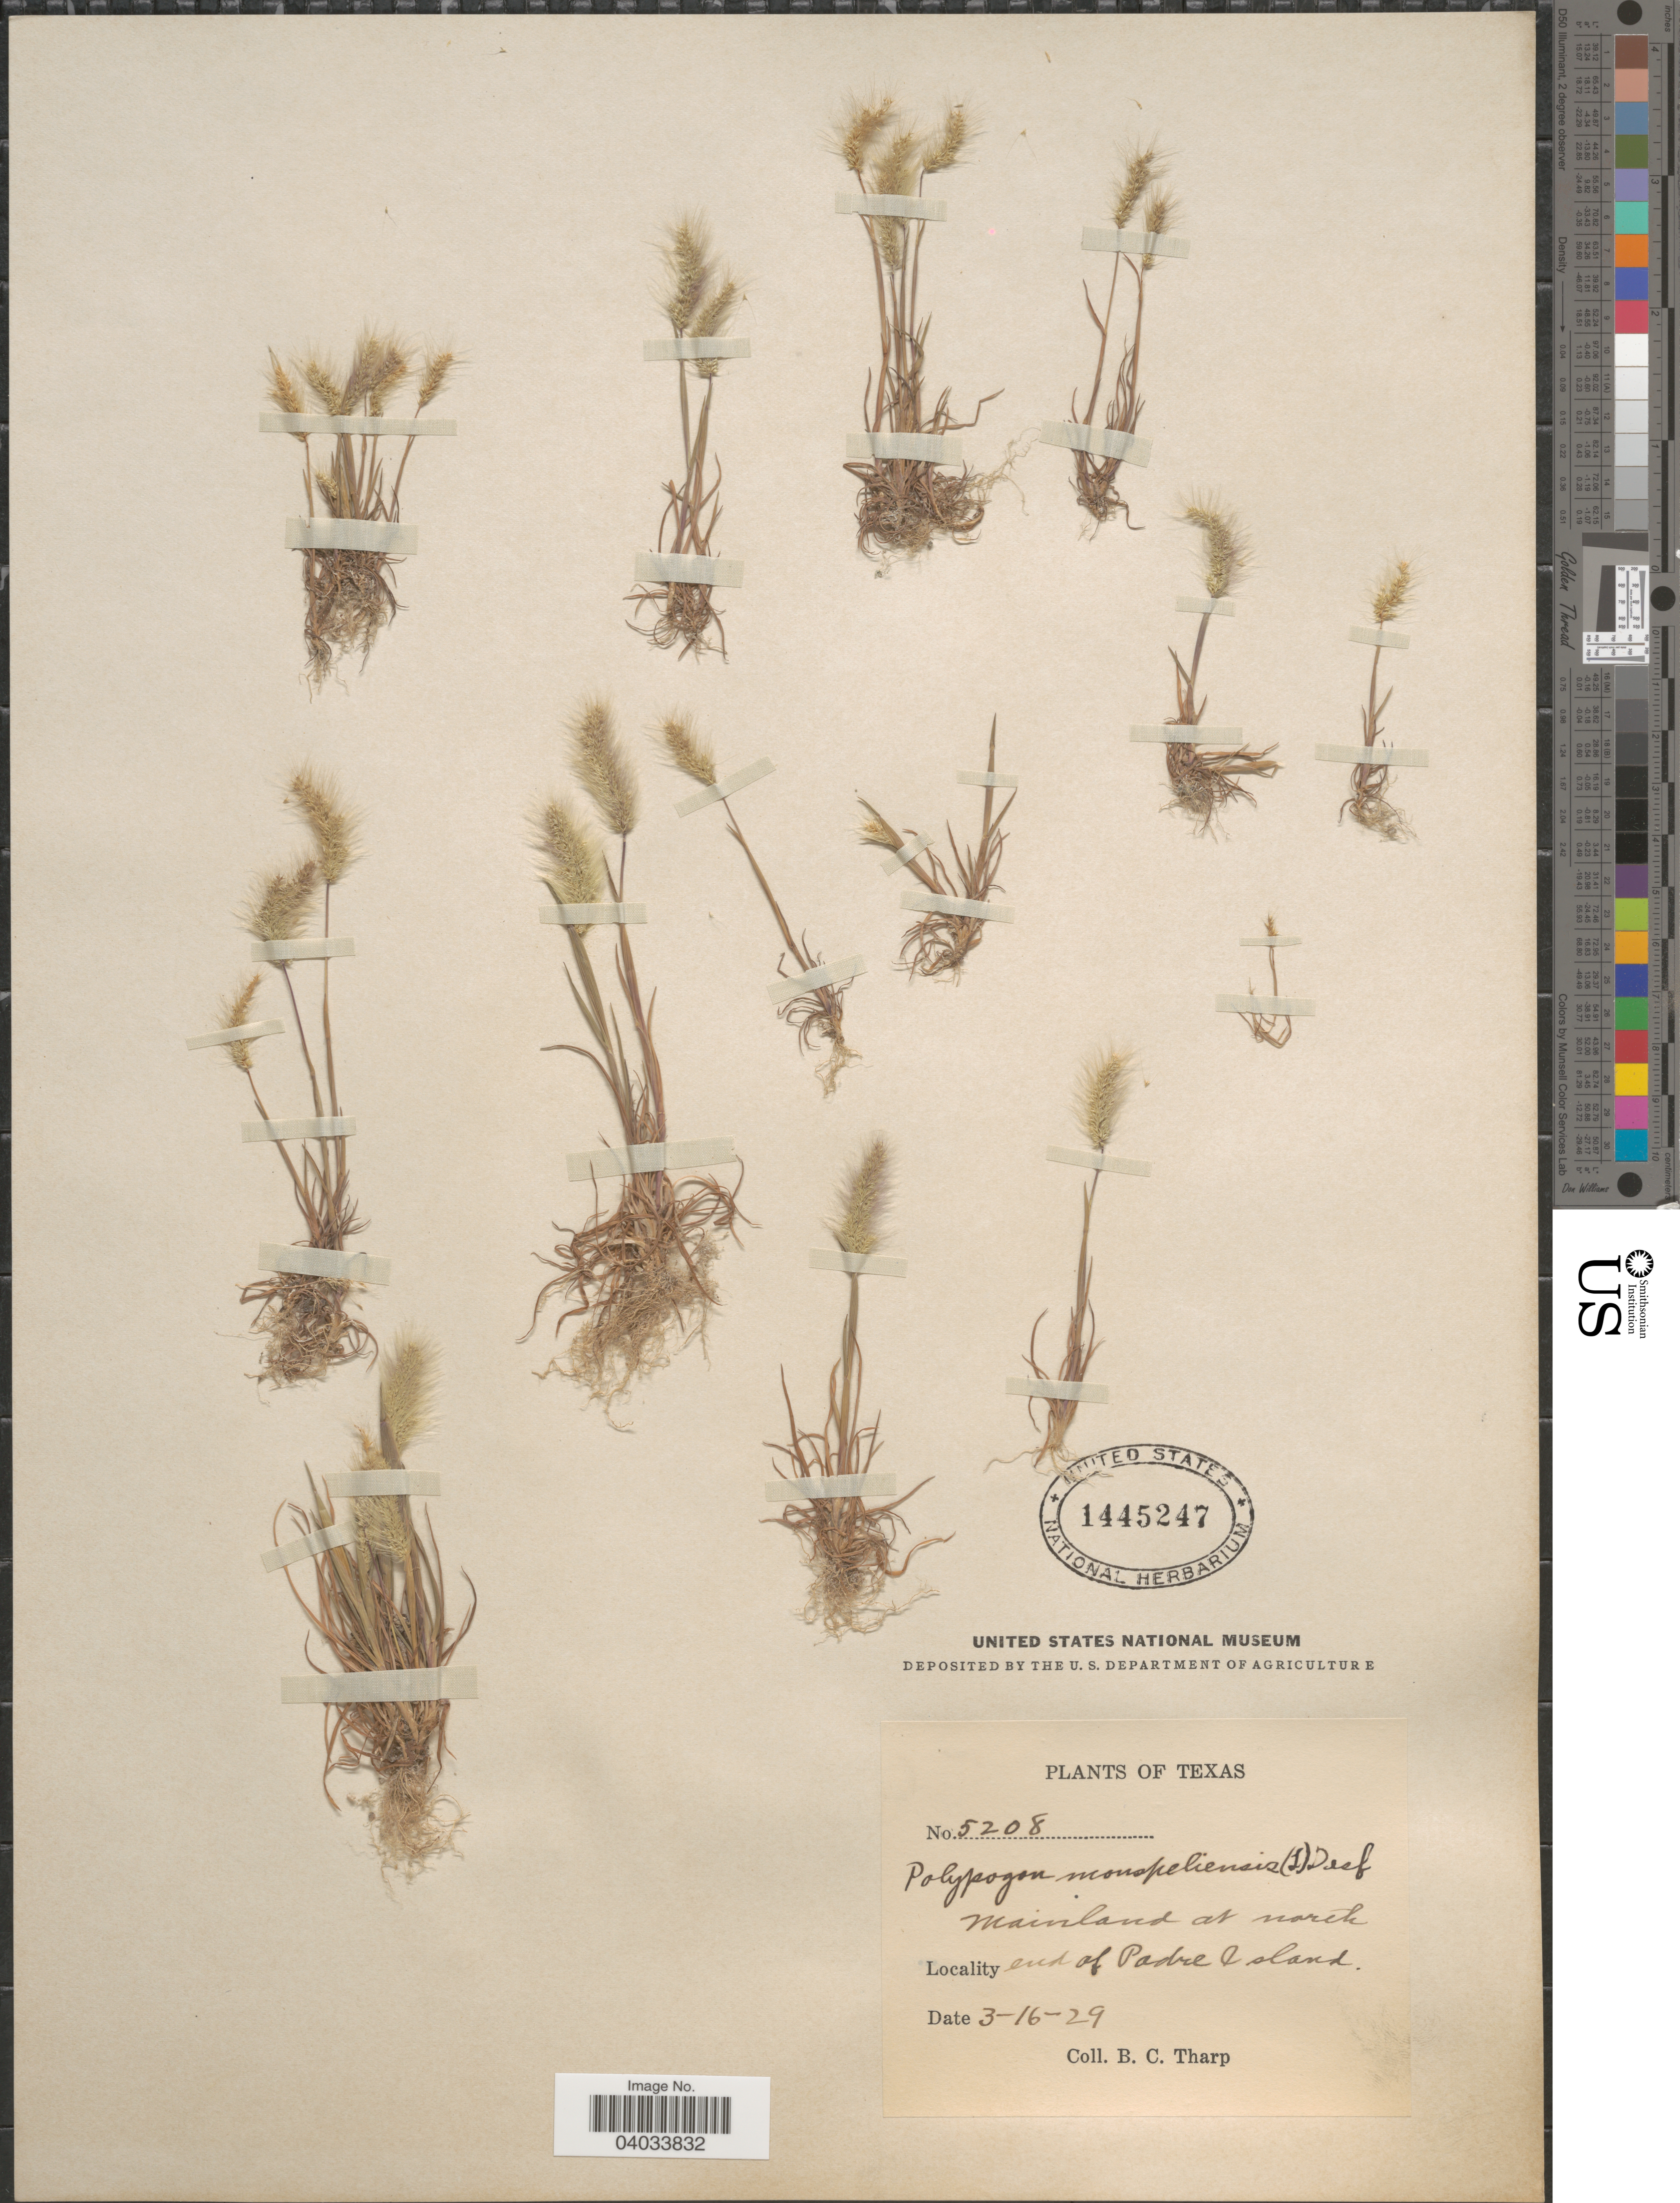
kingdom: Plantae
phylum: Tracheophyta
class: Liliopsida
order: Poales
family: Poaceae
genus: Polypogon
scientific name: Polypogon monspeliensis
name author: (L.) Desf.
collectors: B. C. Tharp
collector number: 5208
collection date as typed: Transcribed d/m/y: 16/3/29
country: United States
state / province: Texas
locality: Mainland at north end of Padre Island.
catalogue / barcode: US 1445247